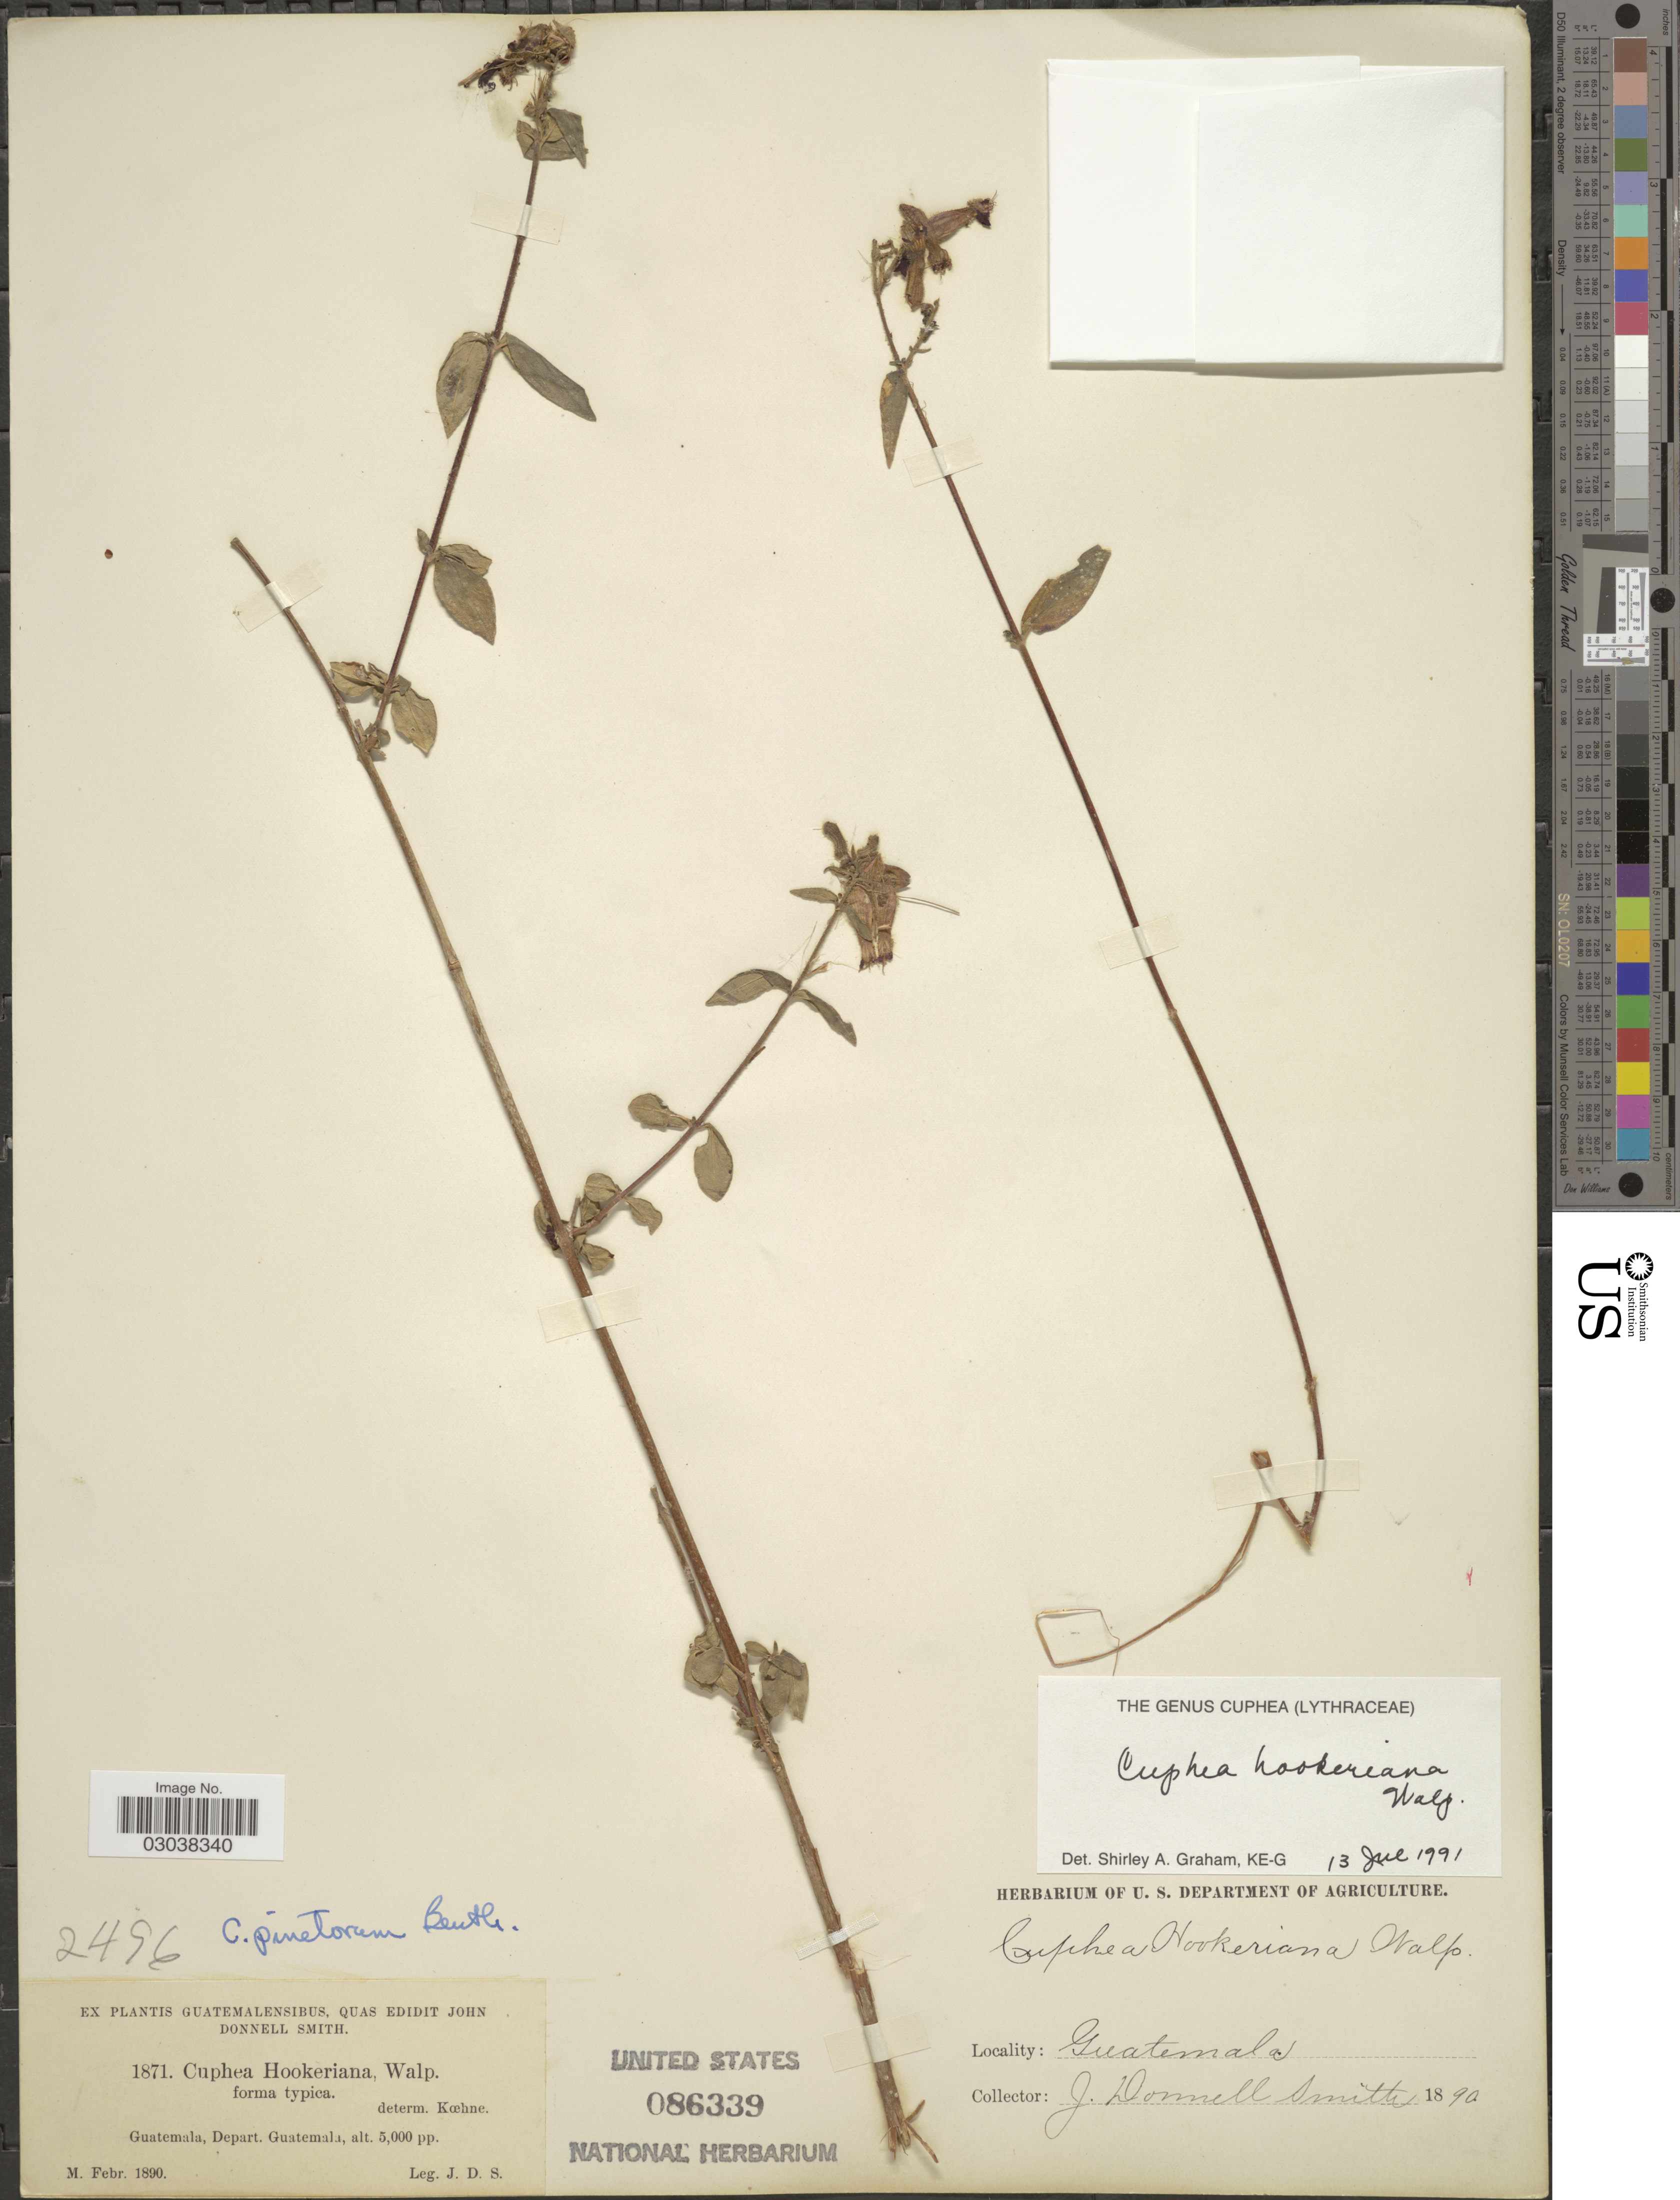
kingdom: Plantae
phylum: Tracheophyta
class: Magnoliopsida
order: Myrtales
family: Lythraceae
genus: Cuphea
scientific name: Cuphea hookeriana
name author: Walp.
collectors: J. Donnell Smith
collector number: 1871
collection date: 1890-02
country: Guatemala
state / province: Guatemala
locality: Depart. Guatemala.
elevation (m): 1524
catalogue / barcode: US 86339